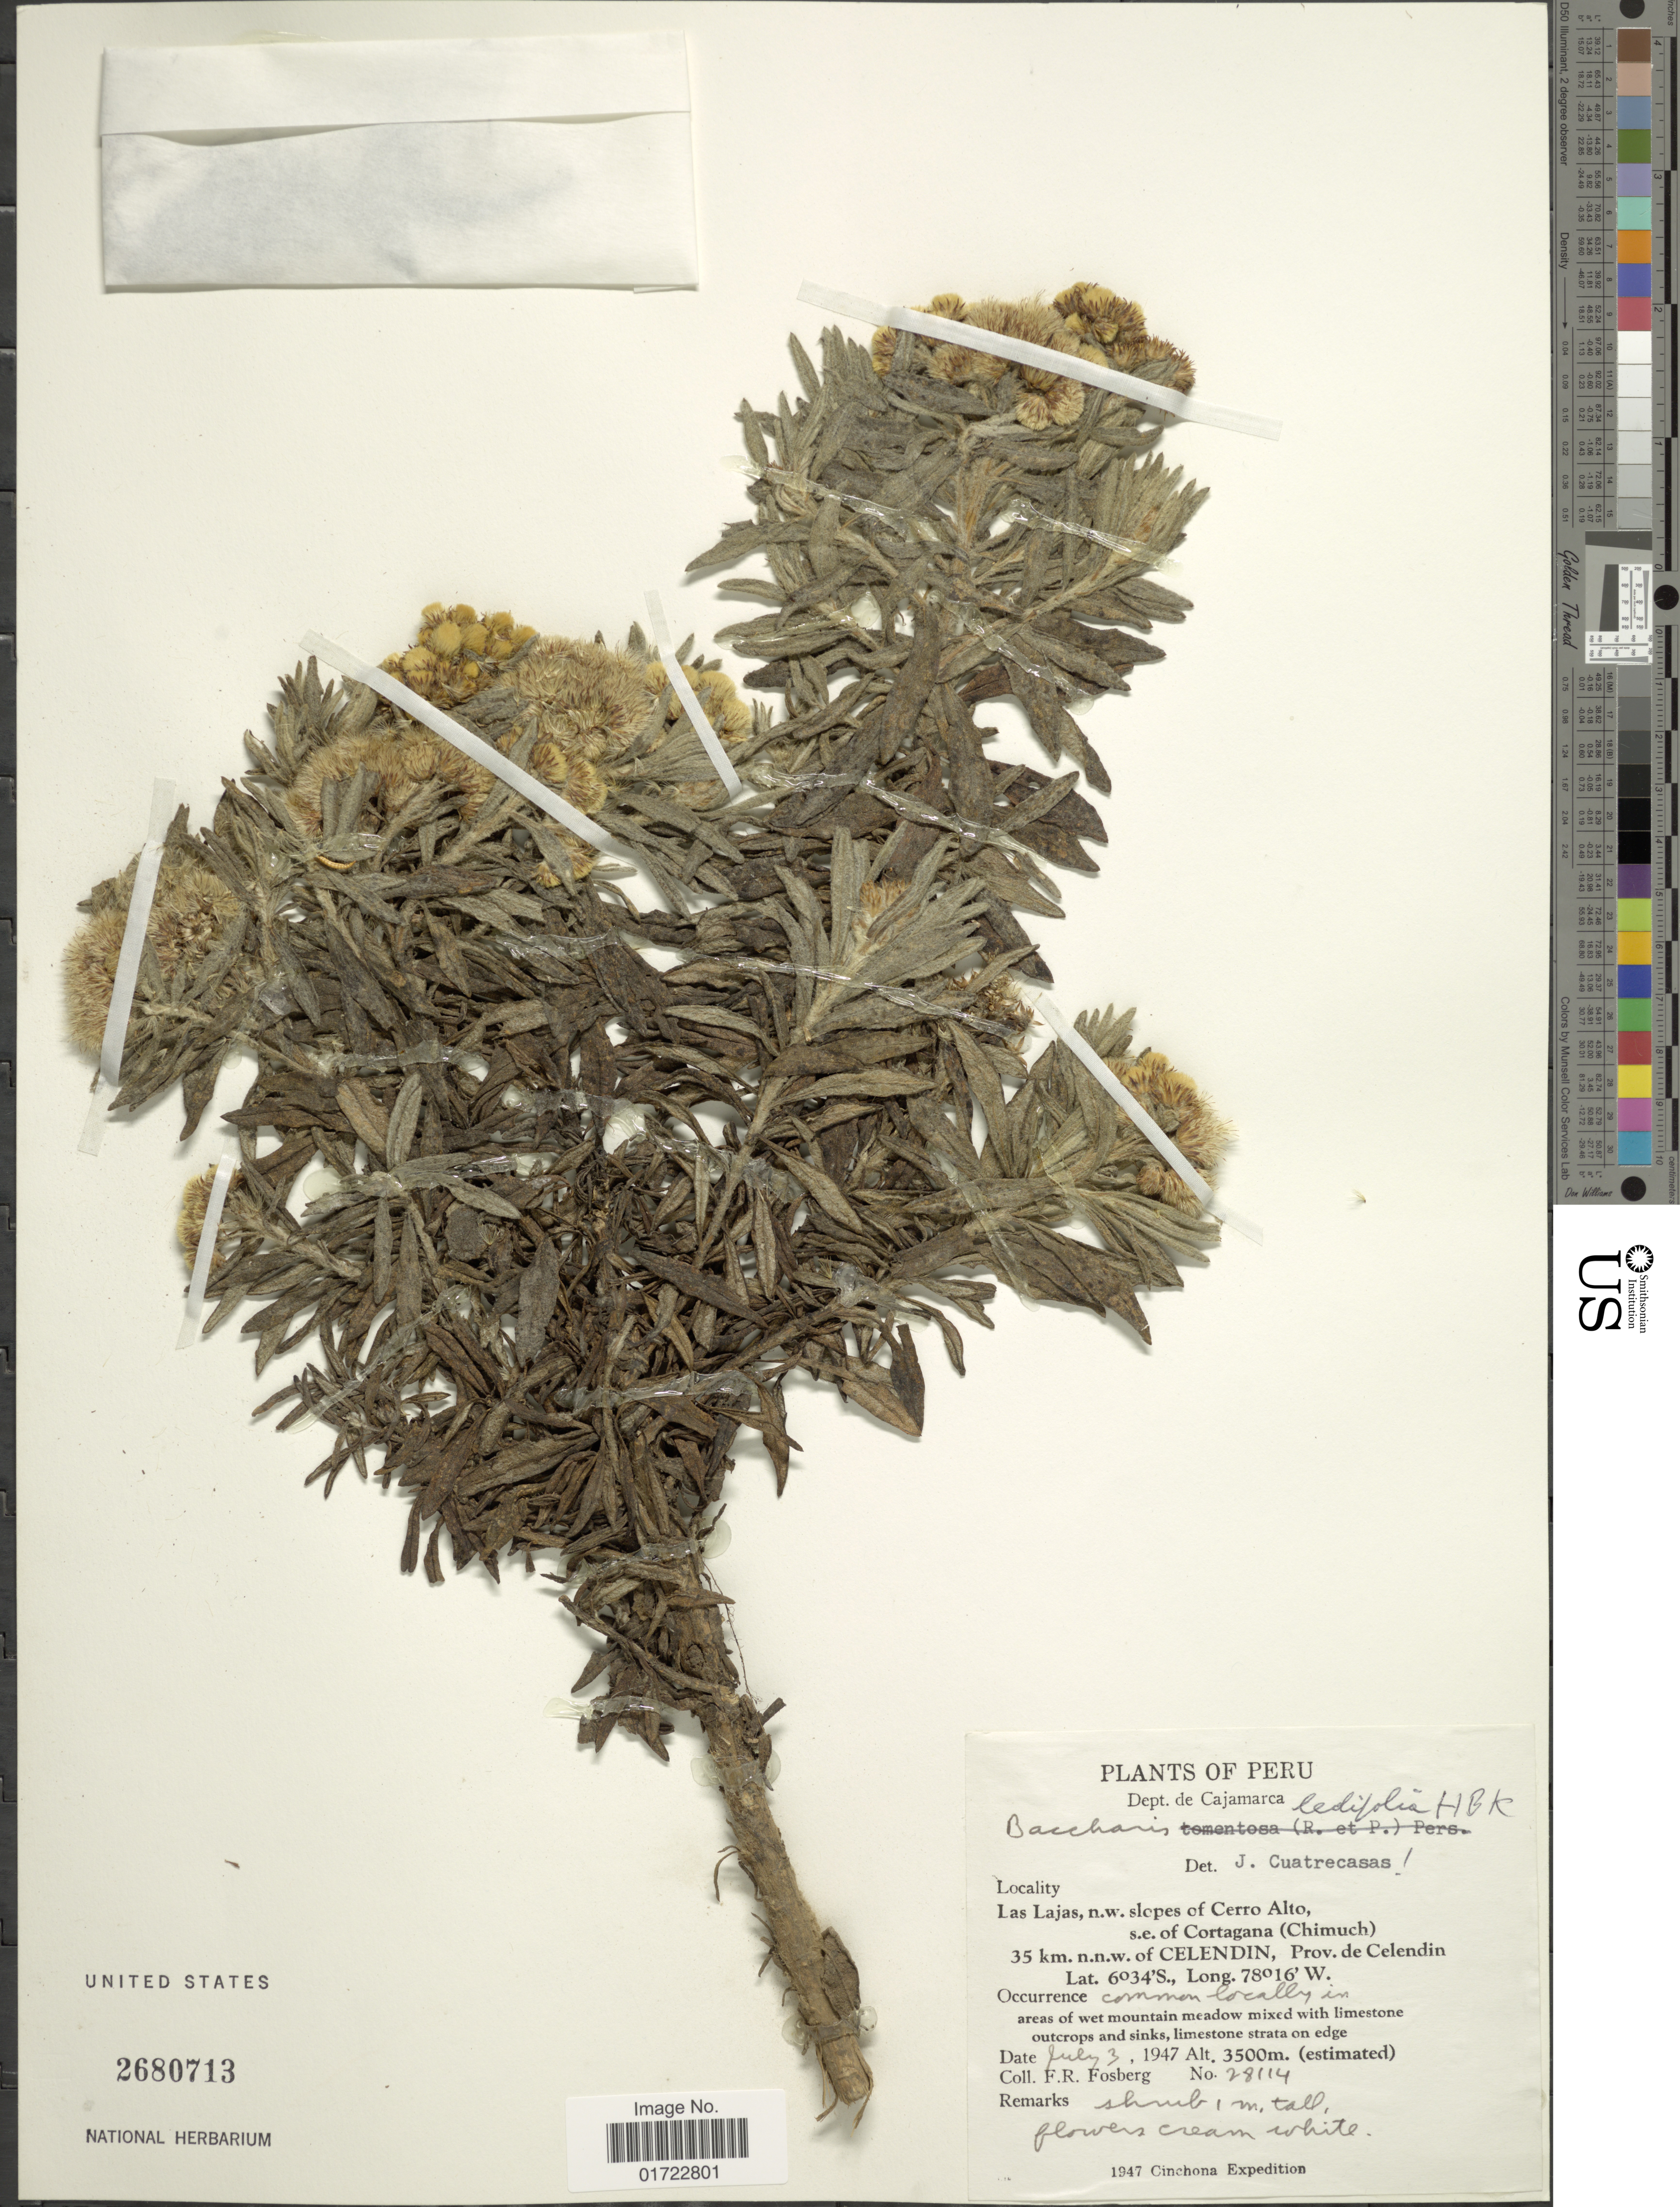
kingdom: Plantae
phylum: Tracheophyta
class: Magnoliopsida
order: Asterales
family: Asteraceae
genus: Baccharis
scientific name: Baccharis ledifolia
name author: Kunth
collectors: F. R. Fosberg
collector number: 28114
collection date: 1947-07-03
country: Peru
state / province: Cajamarca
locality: Dept. de Cajamarca, Las Lajas, n.w. slopes of Cerro Alto. s.e. of Cortagana (Chimuch), 35 km. n.n.w. of Celendin, Prov. de Celendin.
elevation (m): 3500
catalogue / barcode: US 2680713